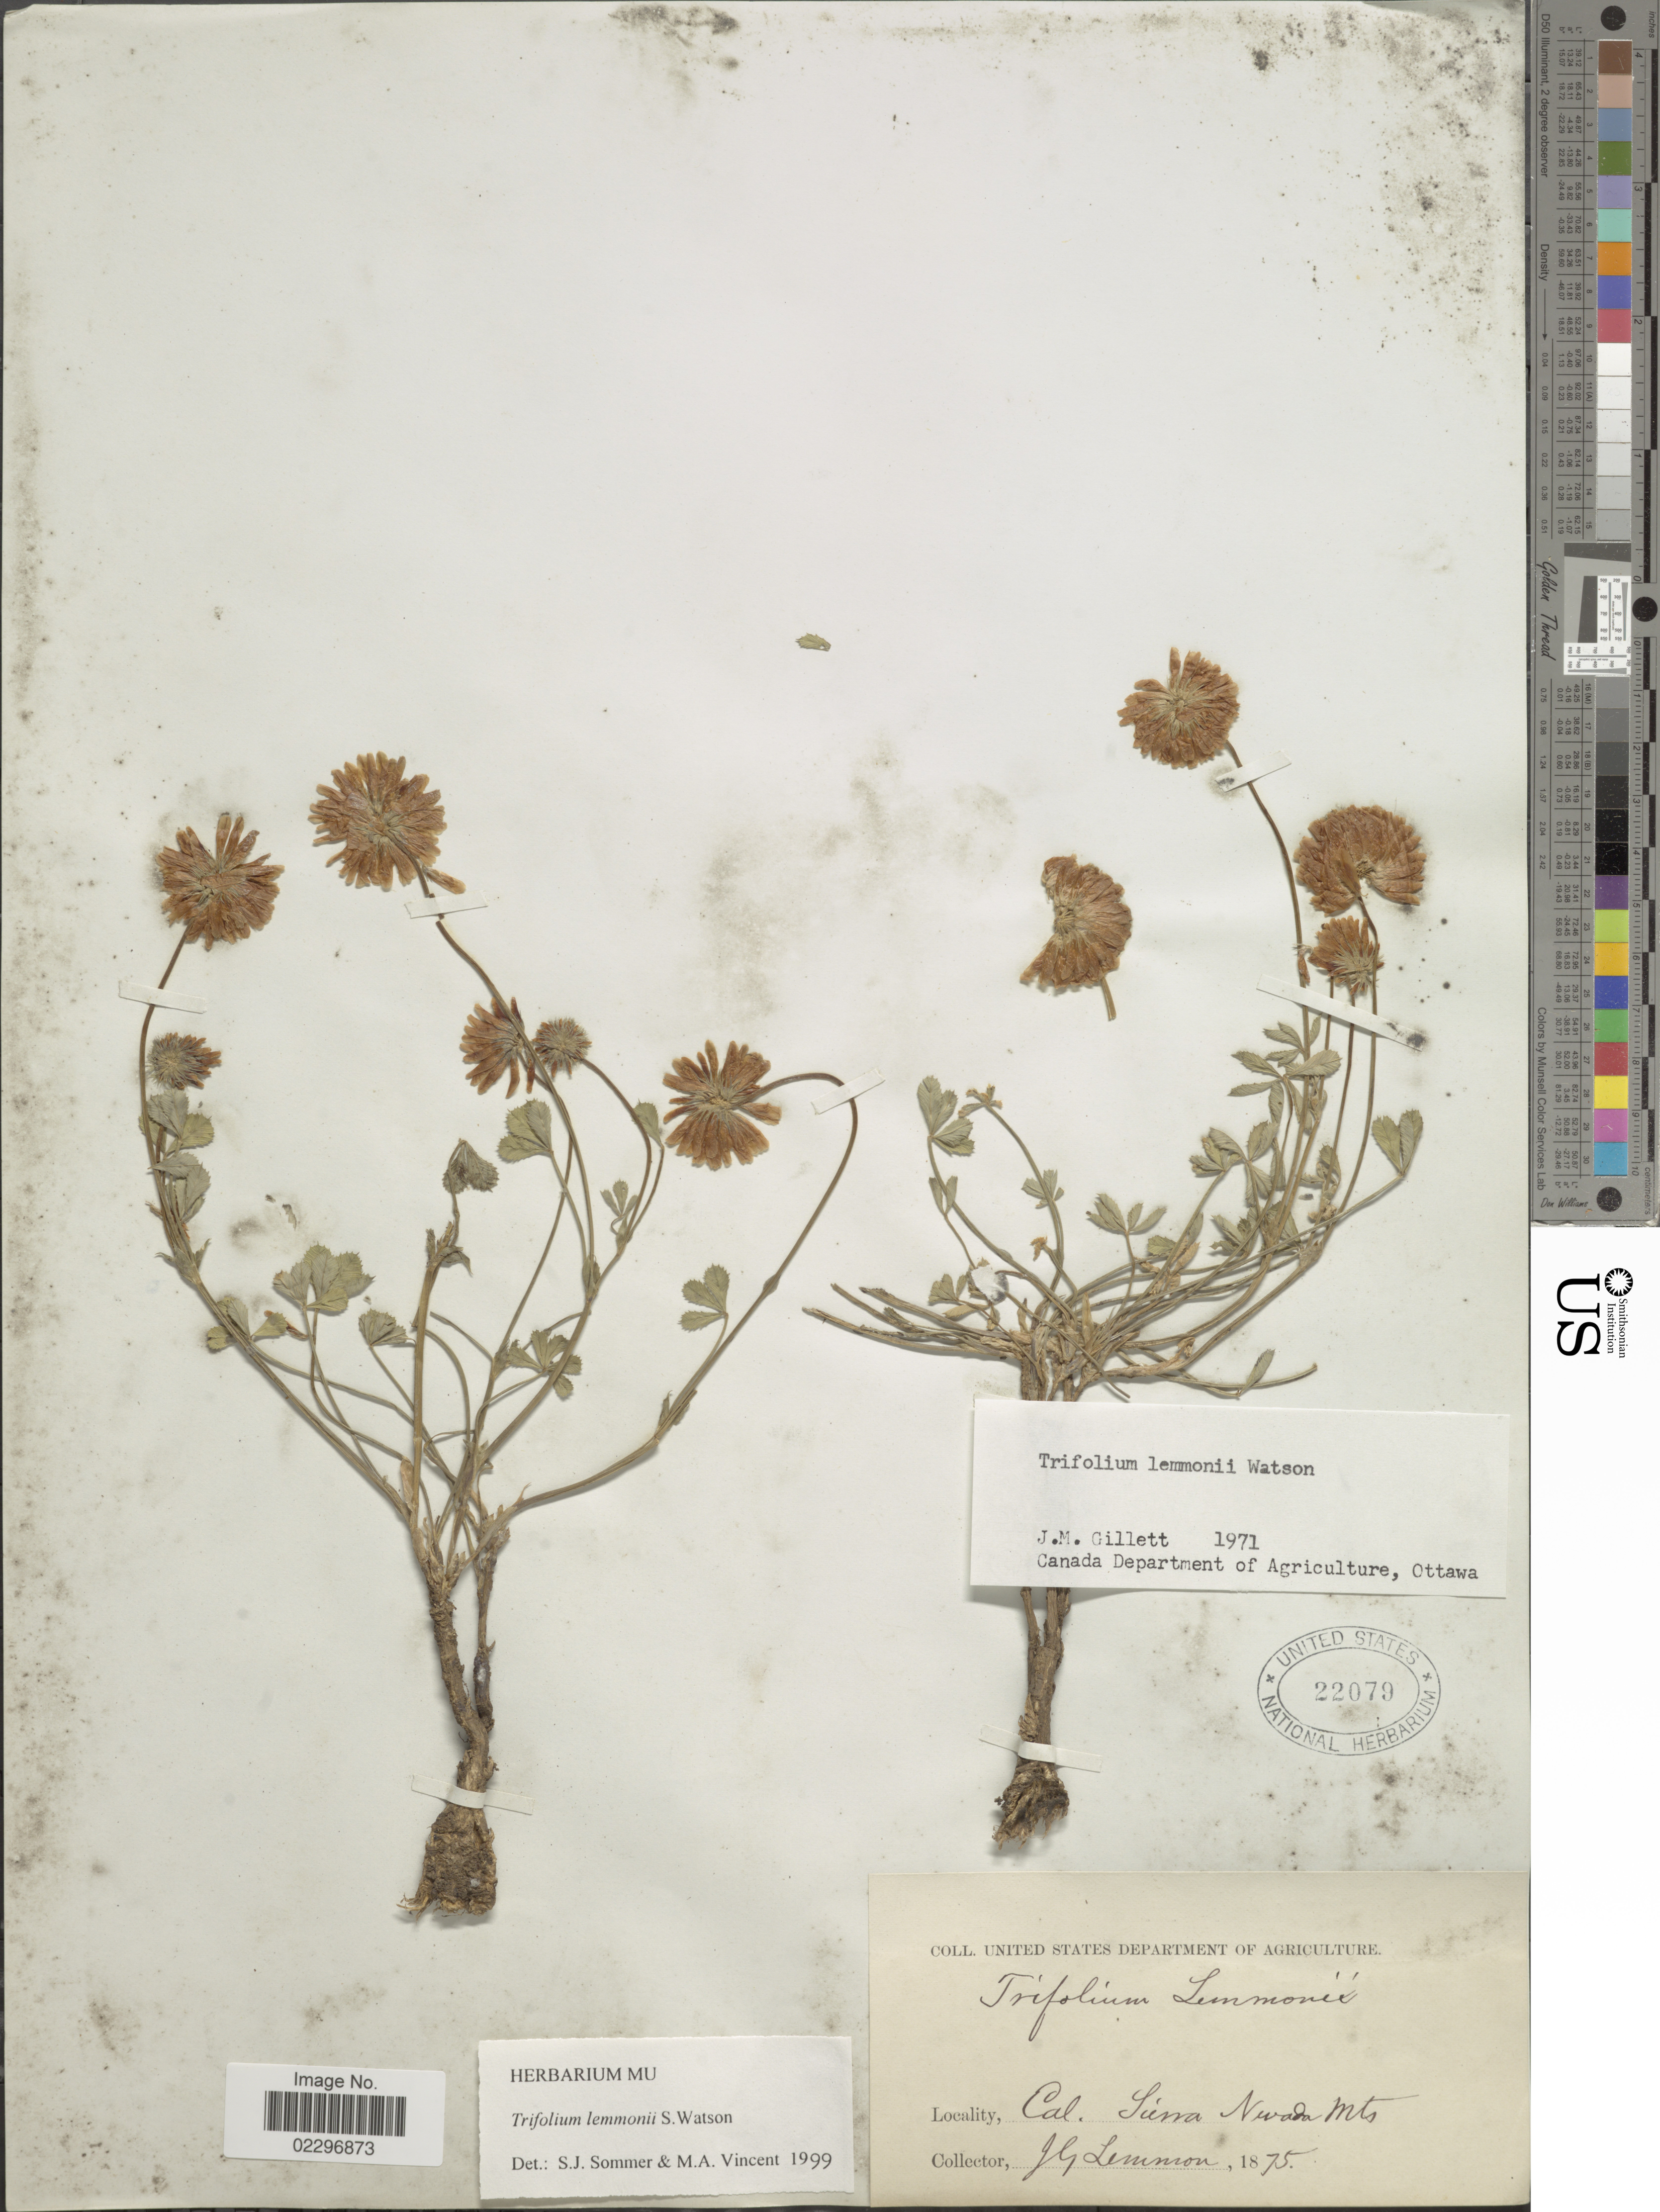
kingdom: Plantae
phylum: Tracheophyta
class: Magnoliopsida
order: Fabales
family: Fabaceae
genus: Trifolium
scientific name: Trifolium lemmonii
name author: S. Watson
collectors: J. Lemmon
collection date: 1875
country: United States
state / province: California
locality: Sierra Nevada Mts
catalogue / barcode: US 22079